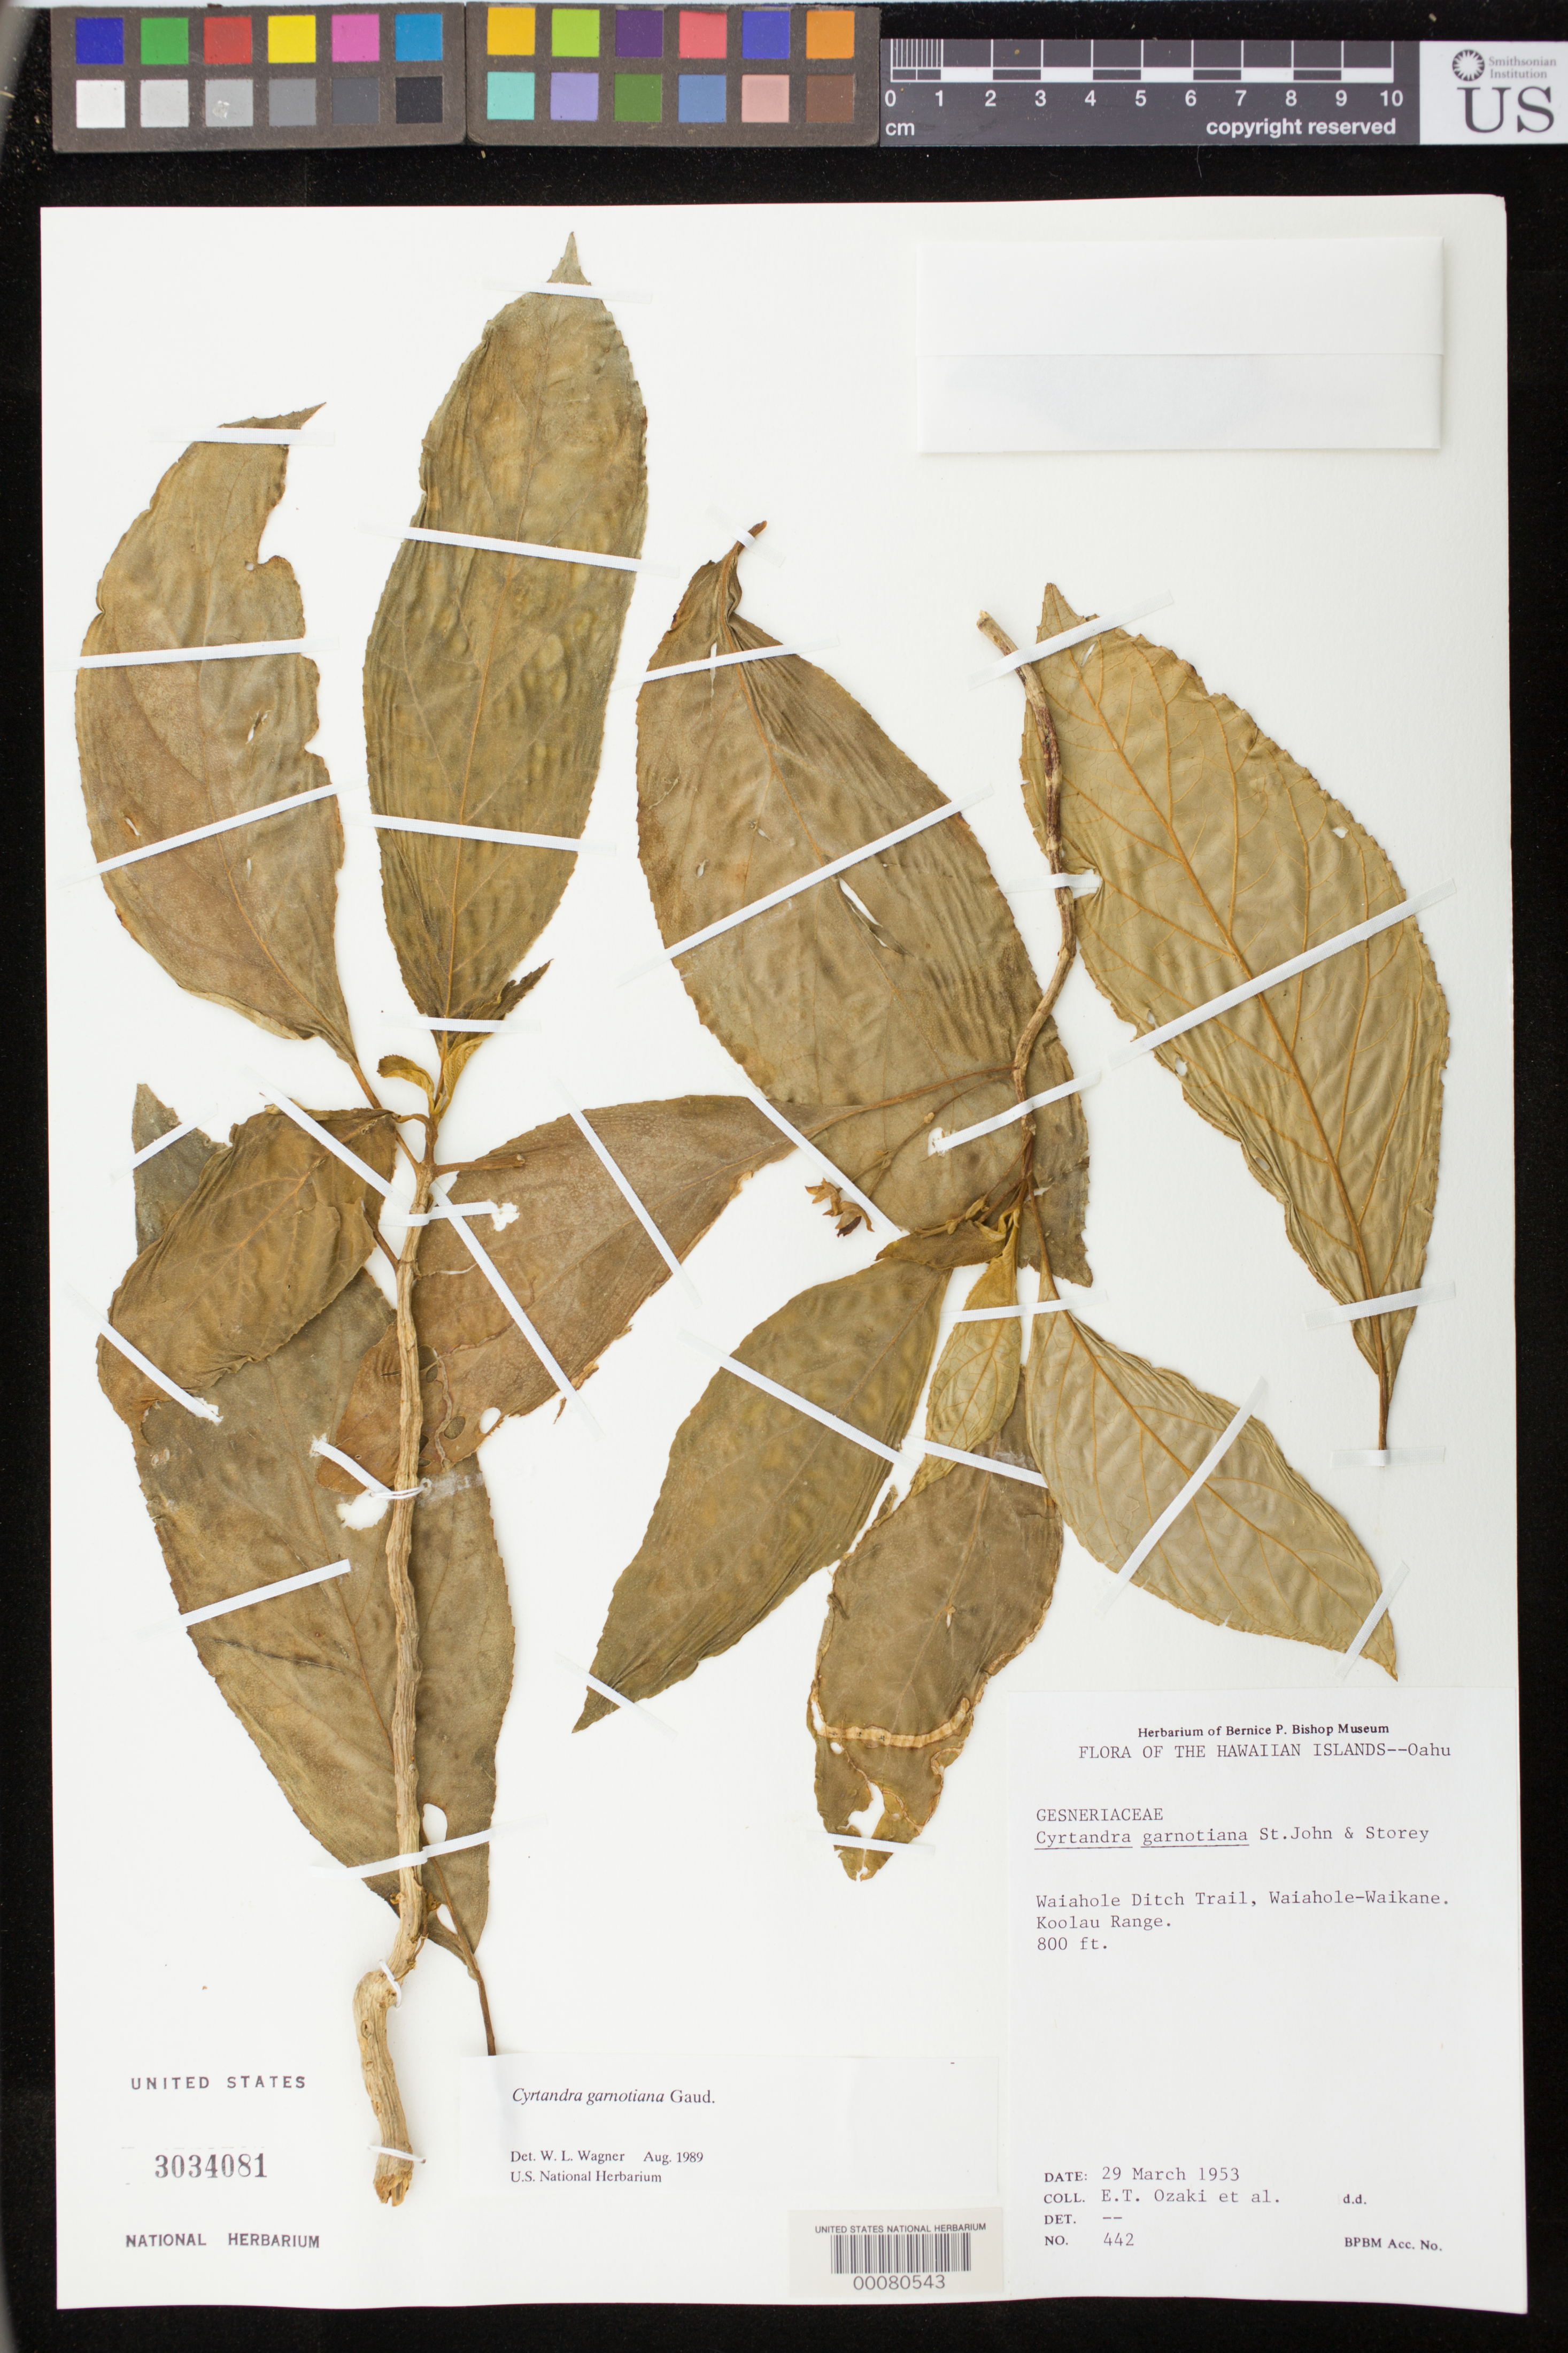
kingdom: Plantae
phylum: Tracheophyta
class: Magnoliopsida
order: Lamiales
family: Gesneriaceae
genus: Cyrtandra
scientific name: Cyrtandra garnotiana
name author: Gaudich.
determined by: Wagner, W. L., (BOT), Smithsonian Institution - National Museum of Natural History (UNITED STATES)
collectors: E. Ozaki & et al.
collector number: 442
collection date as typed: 29 Mar 1953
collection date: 1953-03-29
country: United States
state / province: Hawaii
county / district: Honolulu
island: Oahu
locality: Waiahole ditch trail, Waiahole-Waikane, Koolau range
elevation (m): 244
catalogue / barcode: US 3034081